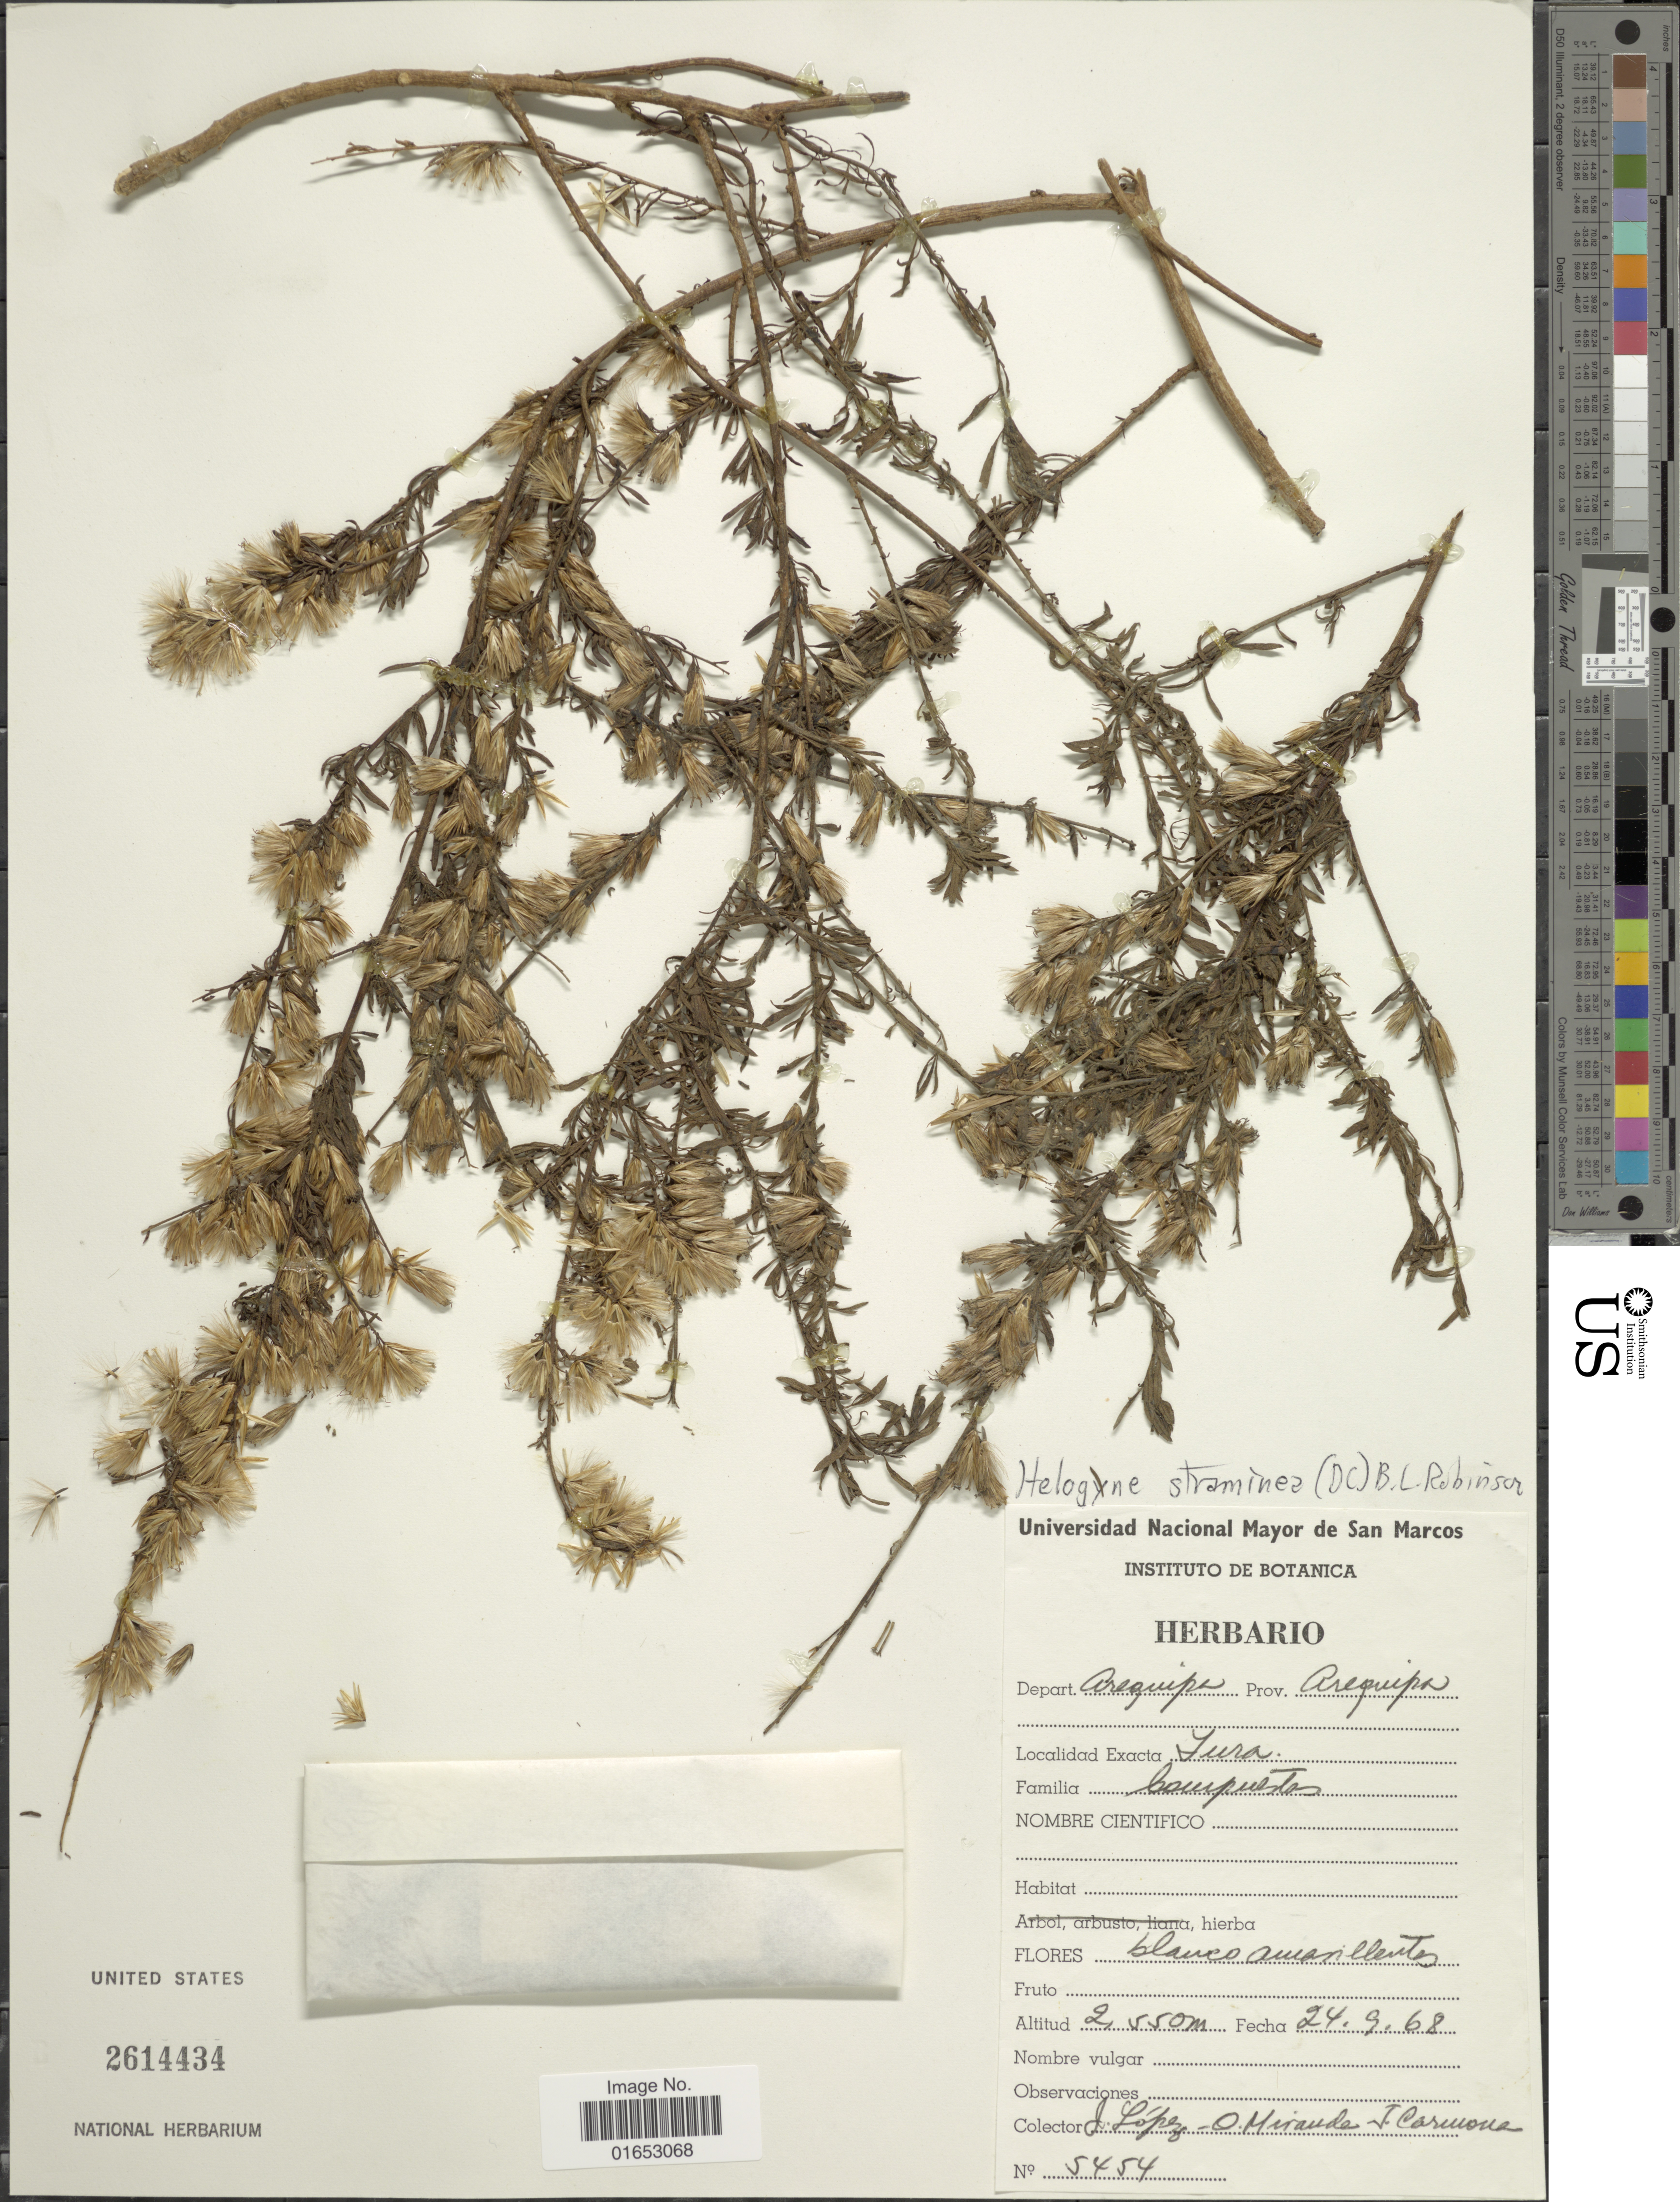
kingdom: Plantae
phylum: Tracheophyta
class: Magnoliopsida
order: Asterales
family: Asteraceae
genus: Helogyne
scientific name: Helogyne straminea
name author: (DC.) B.L. Rob.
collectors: J. Lopez, O. Miranda & J. Carmona A.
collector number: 5454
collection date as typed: Transcribed d/m/y: 24/9/68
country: Peru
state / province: Arequipa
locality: Depart. Arequipa, Jura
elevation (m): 2550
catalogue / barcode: US 2614434